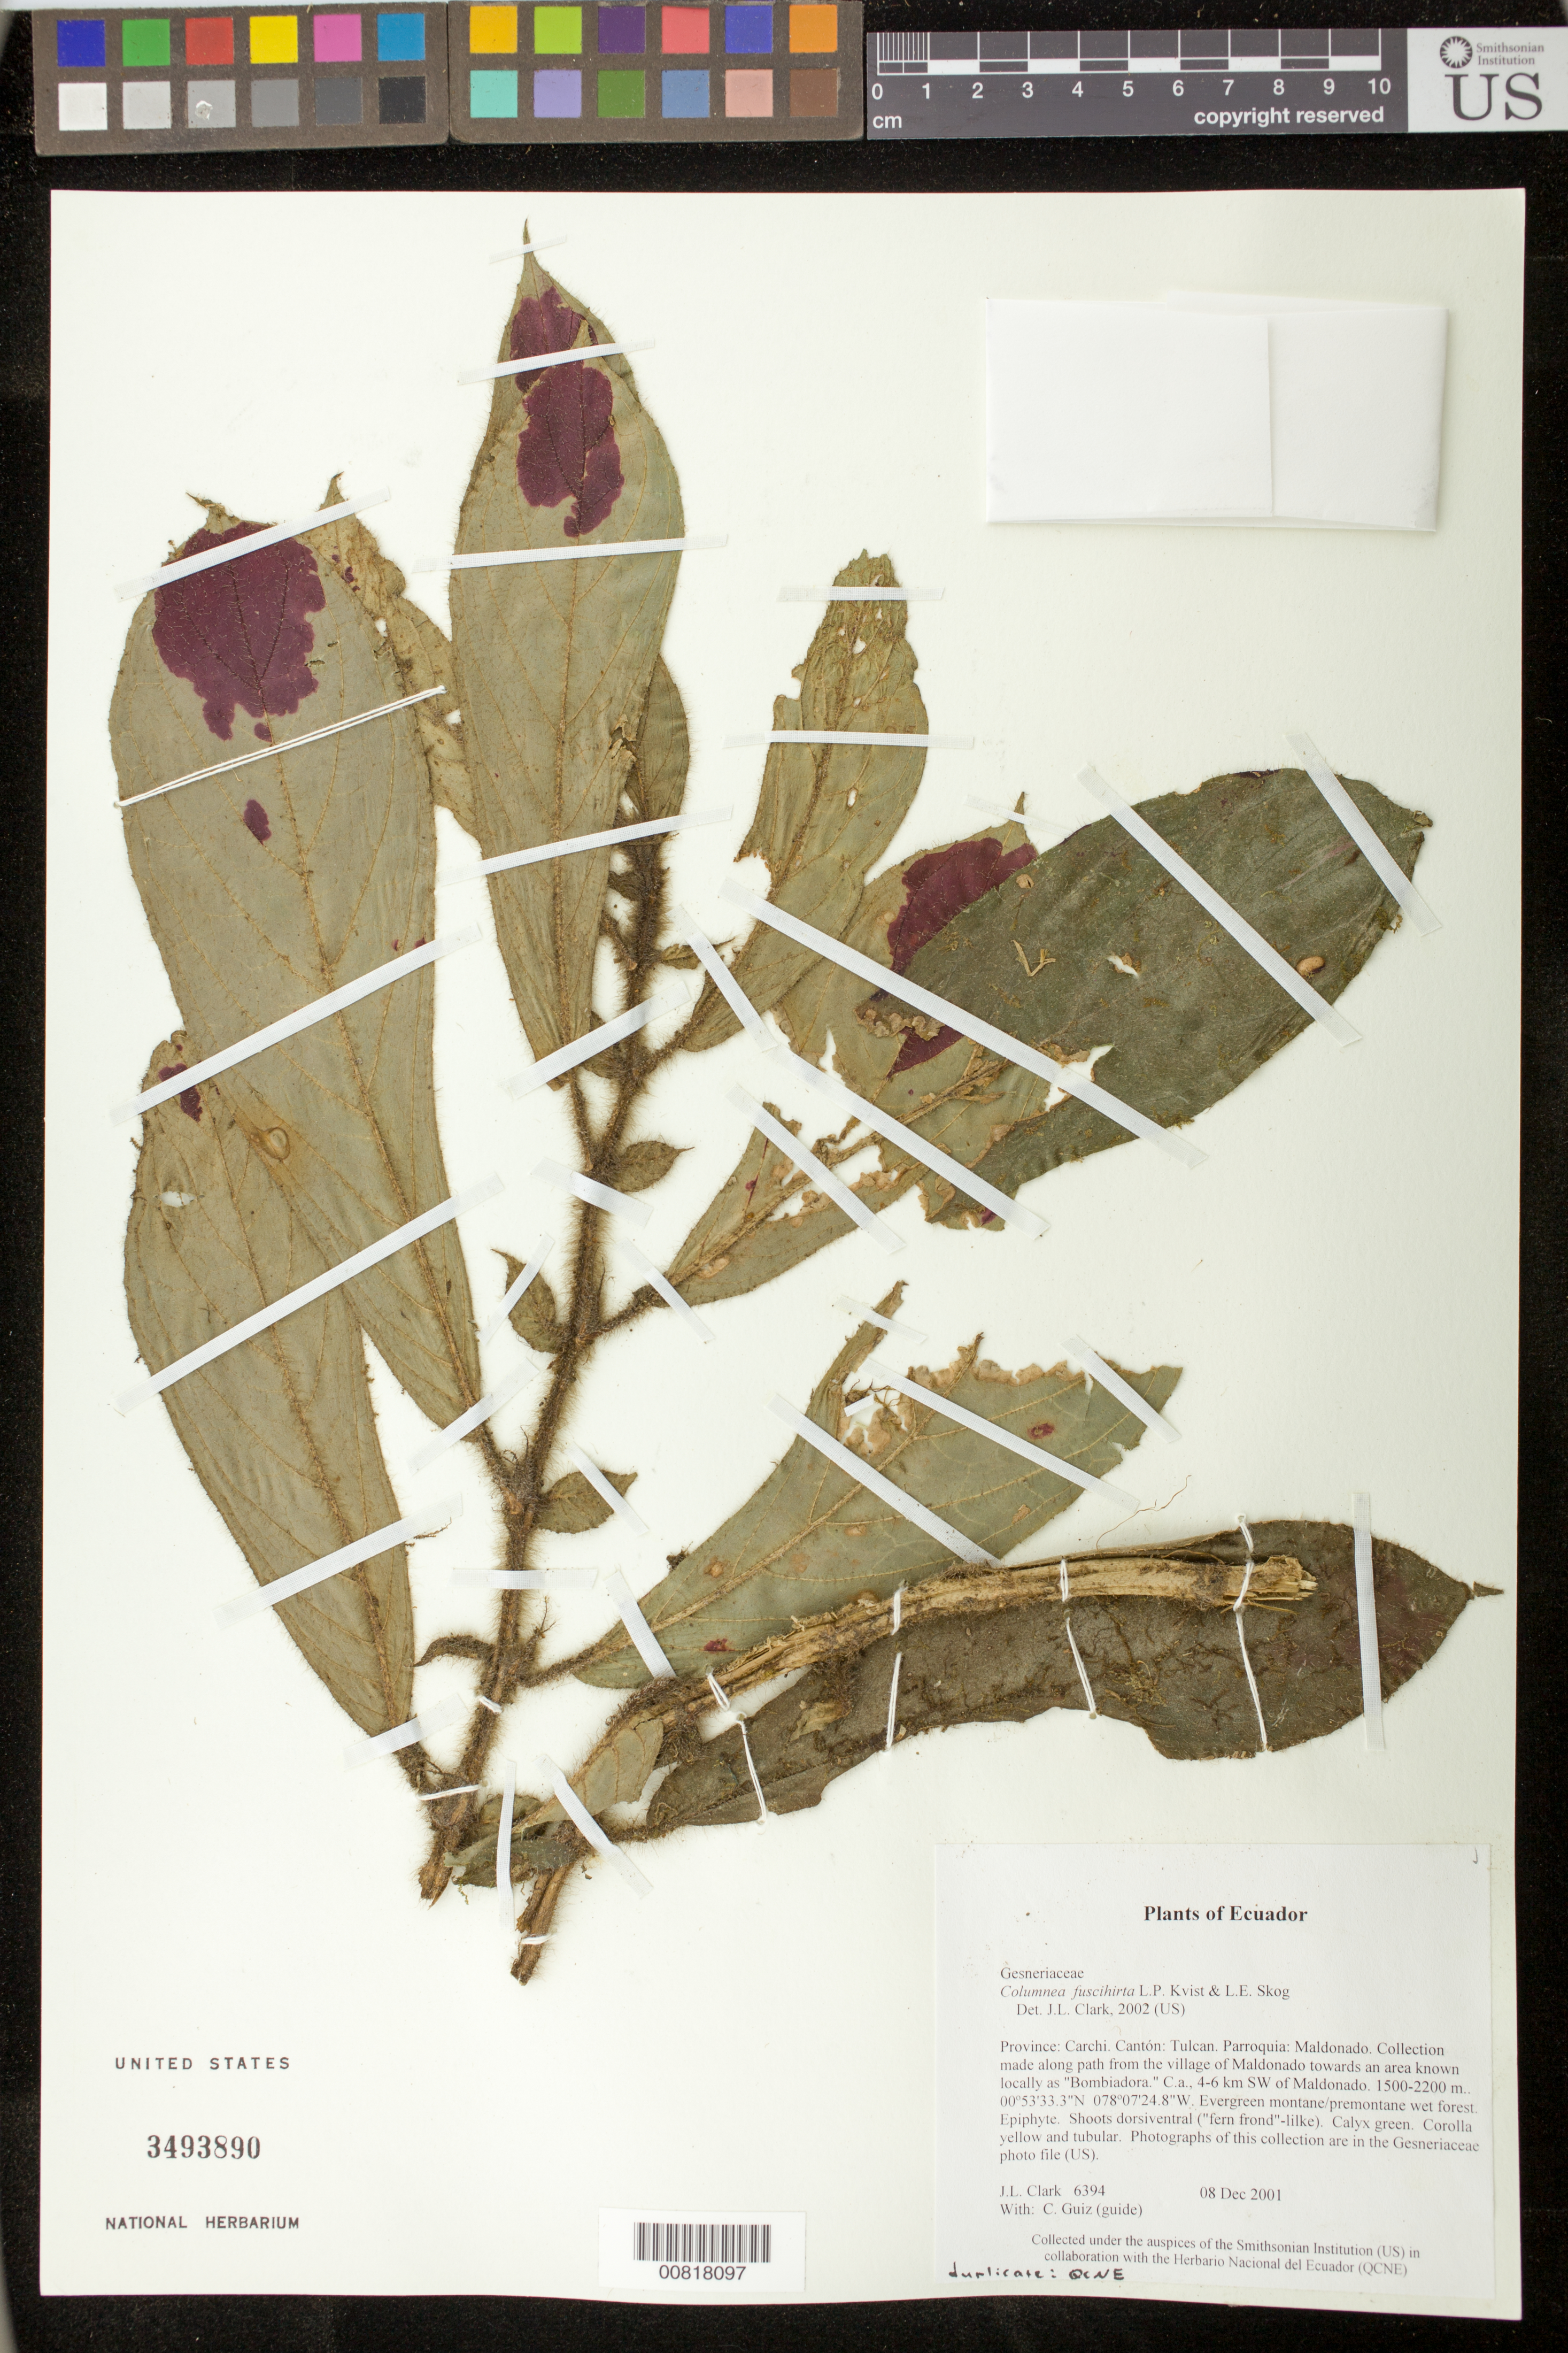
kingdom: Plantae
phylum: Tracheophyta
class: Magnoliopsida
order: Lamiales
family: Gesneriaceae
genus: Columnea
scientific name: Columnea fuscihirta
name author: L.P. Kvist & L.E. Skog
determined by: Clark, J. L., (SEL), The Marie Selby Botanical Garden (UNITED STATES)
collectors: J. L. Clark & C. Guiz (guide)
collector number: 6394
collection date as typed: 08 Dec 2001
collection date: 2001-12-08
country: Ecuador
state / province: Carchi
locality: Tulcan. Parroquia: Maldonado. Collection made along path from the village of Maldonado towards an area known locally as "Bombiadora." C.a., 4-6 km SW of Maldonado.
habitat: Evergreen montane/premontane wet forest.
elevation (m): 1500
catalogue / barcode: US 3493890